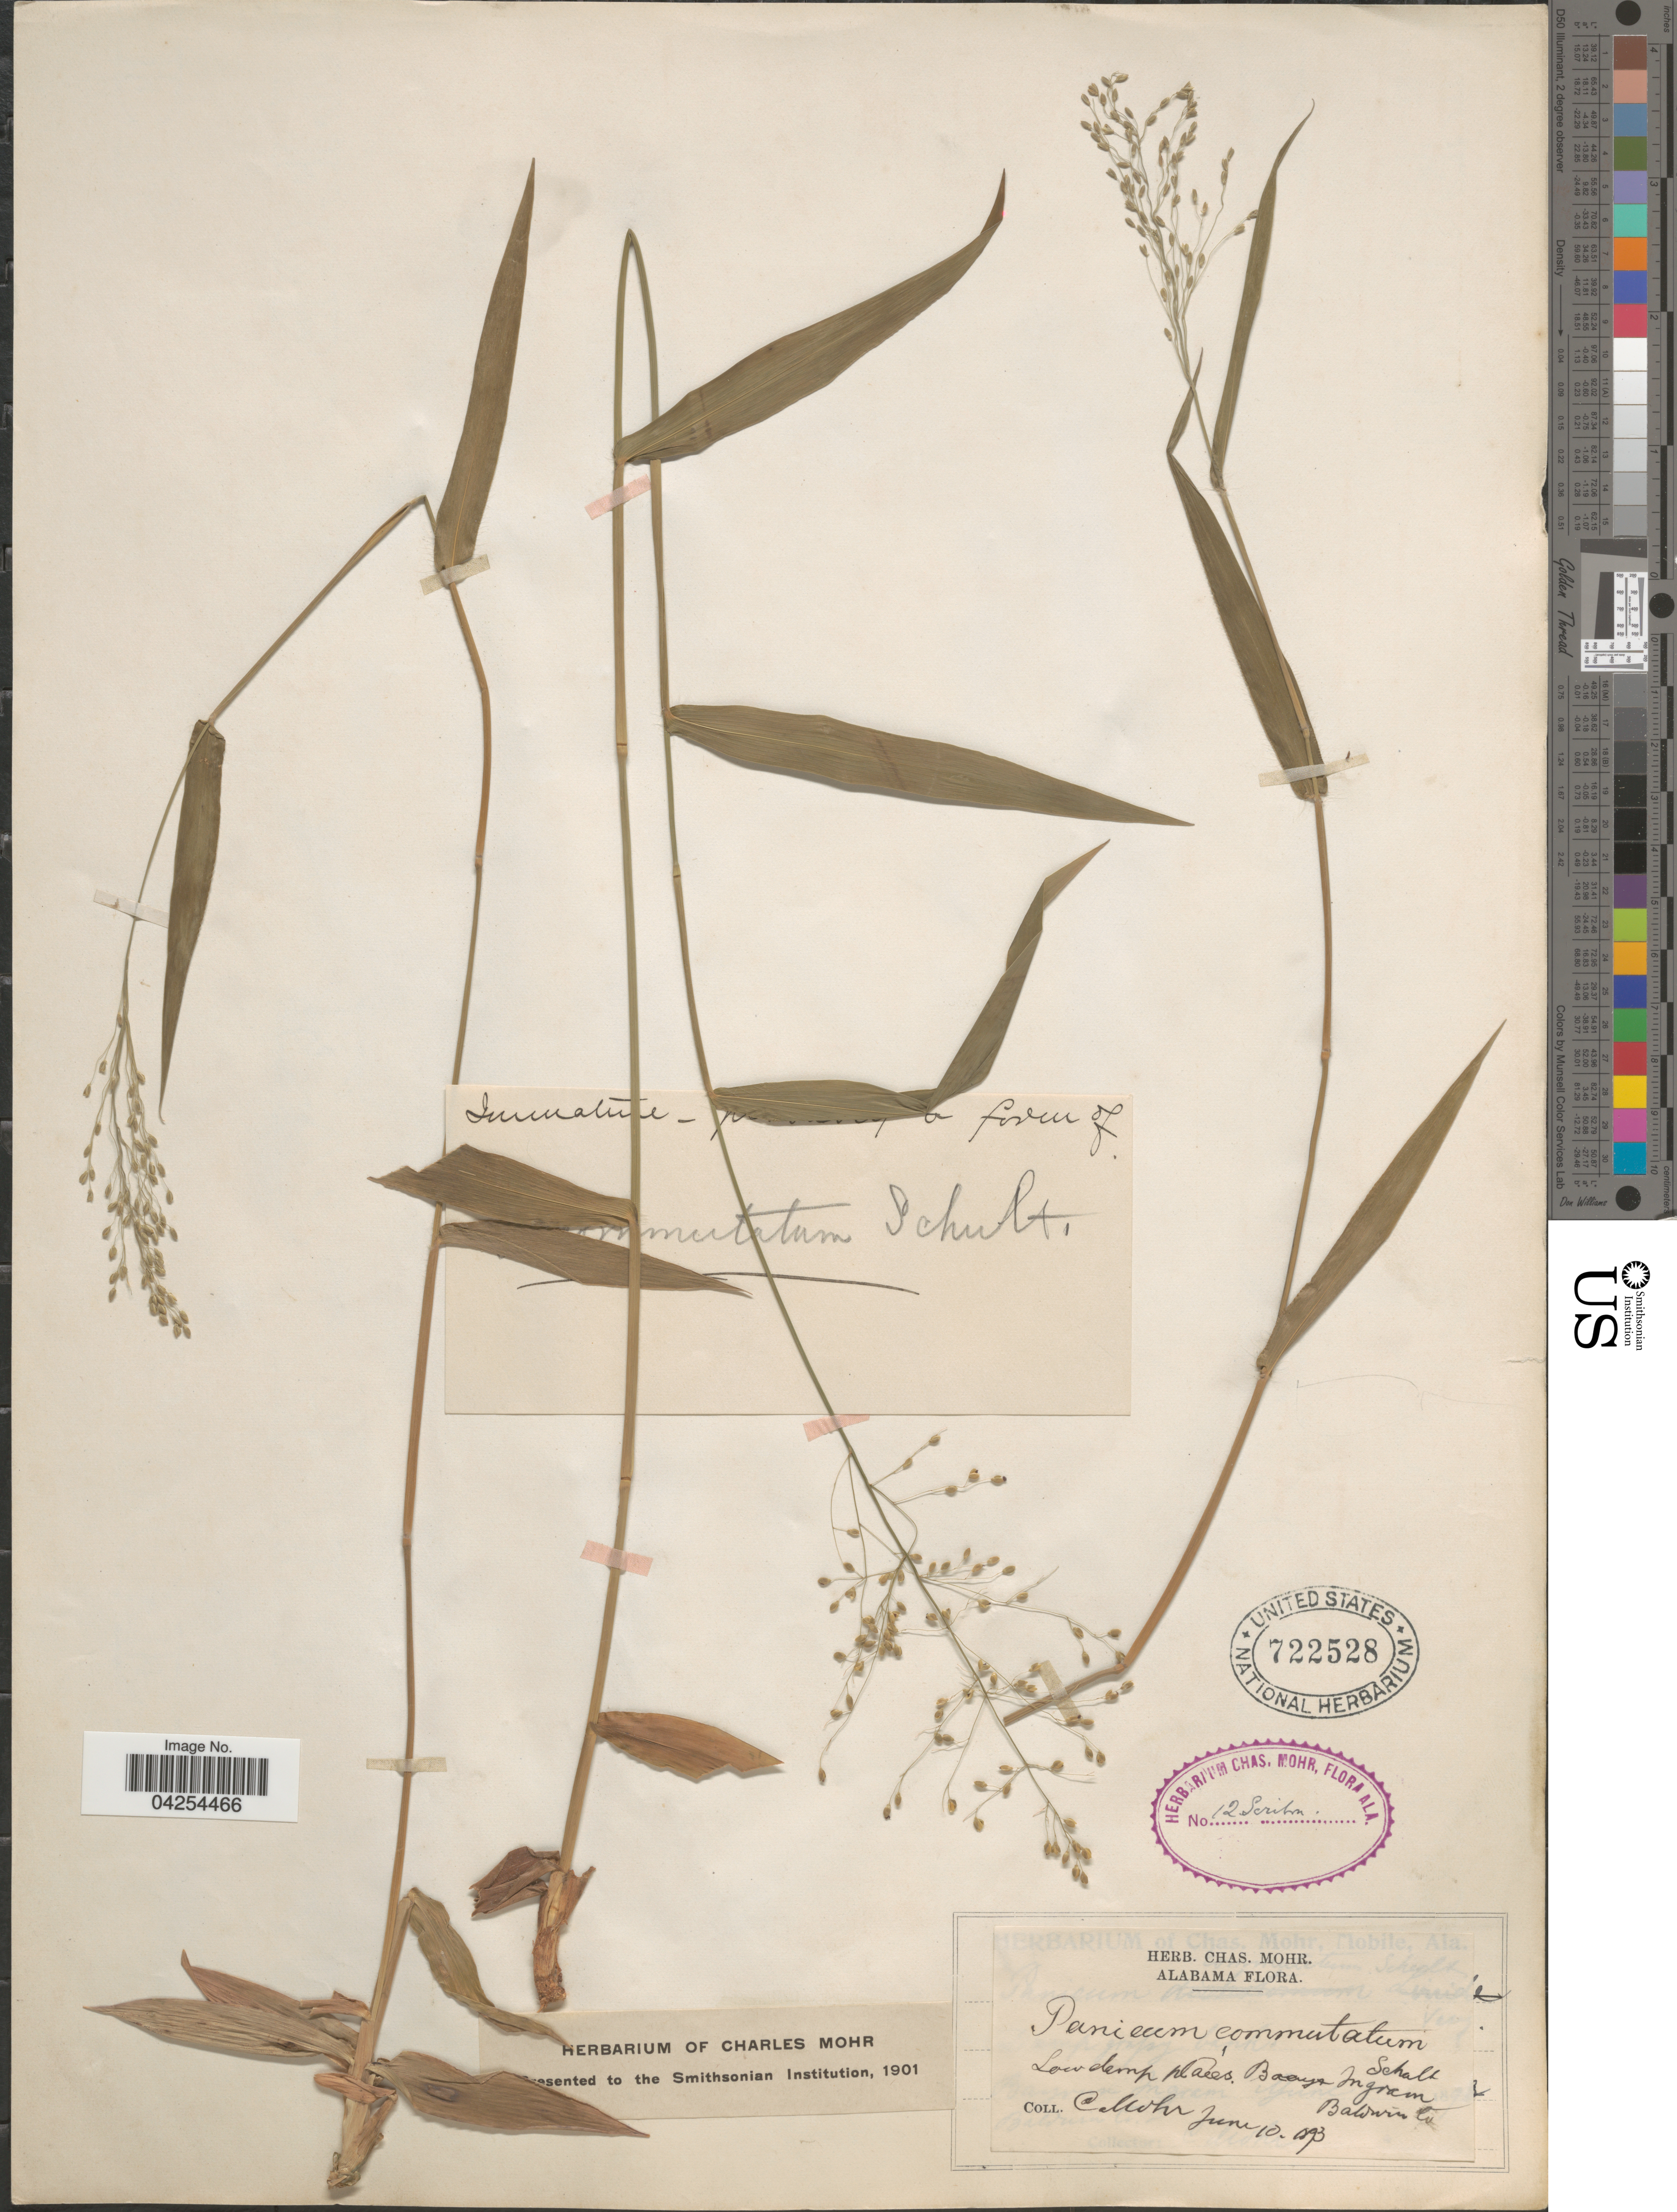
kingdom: Plantae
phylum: Tracheophyta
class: Liliopsida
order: Poales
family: Poaceae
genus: Dichanthelium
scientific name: Dichanthelium commutatum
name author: (Schult.) Gould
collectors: Mohr, C. T. (herbarium)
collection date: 1893-06-10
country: United States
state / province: Alabama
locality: Low damp places.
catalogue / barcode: US 722528